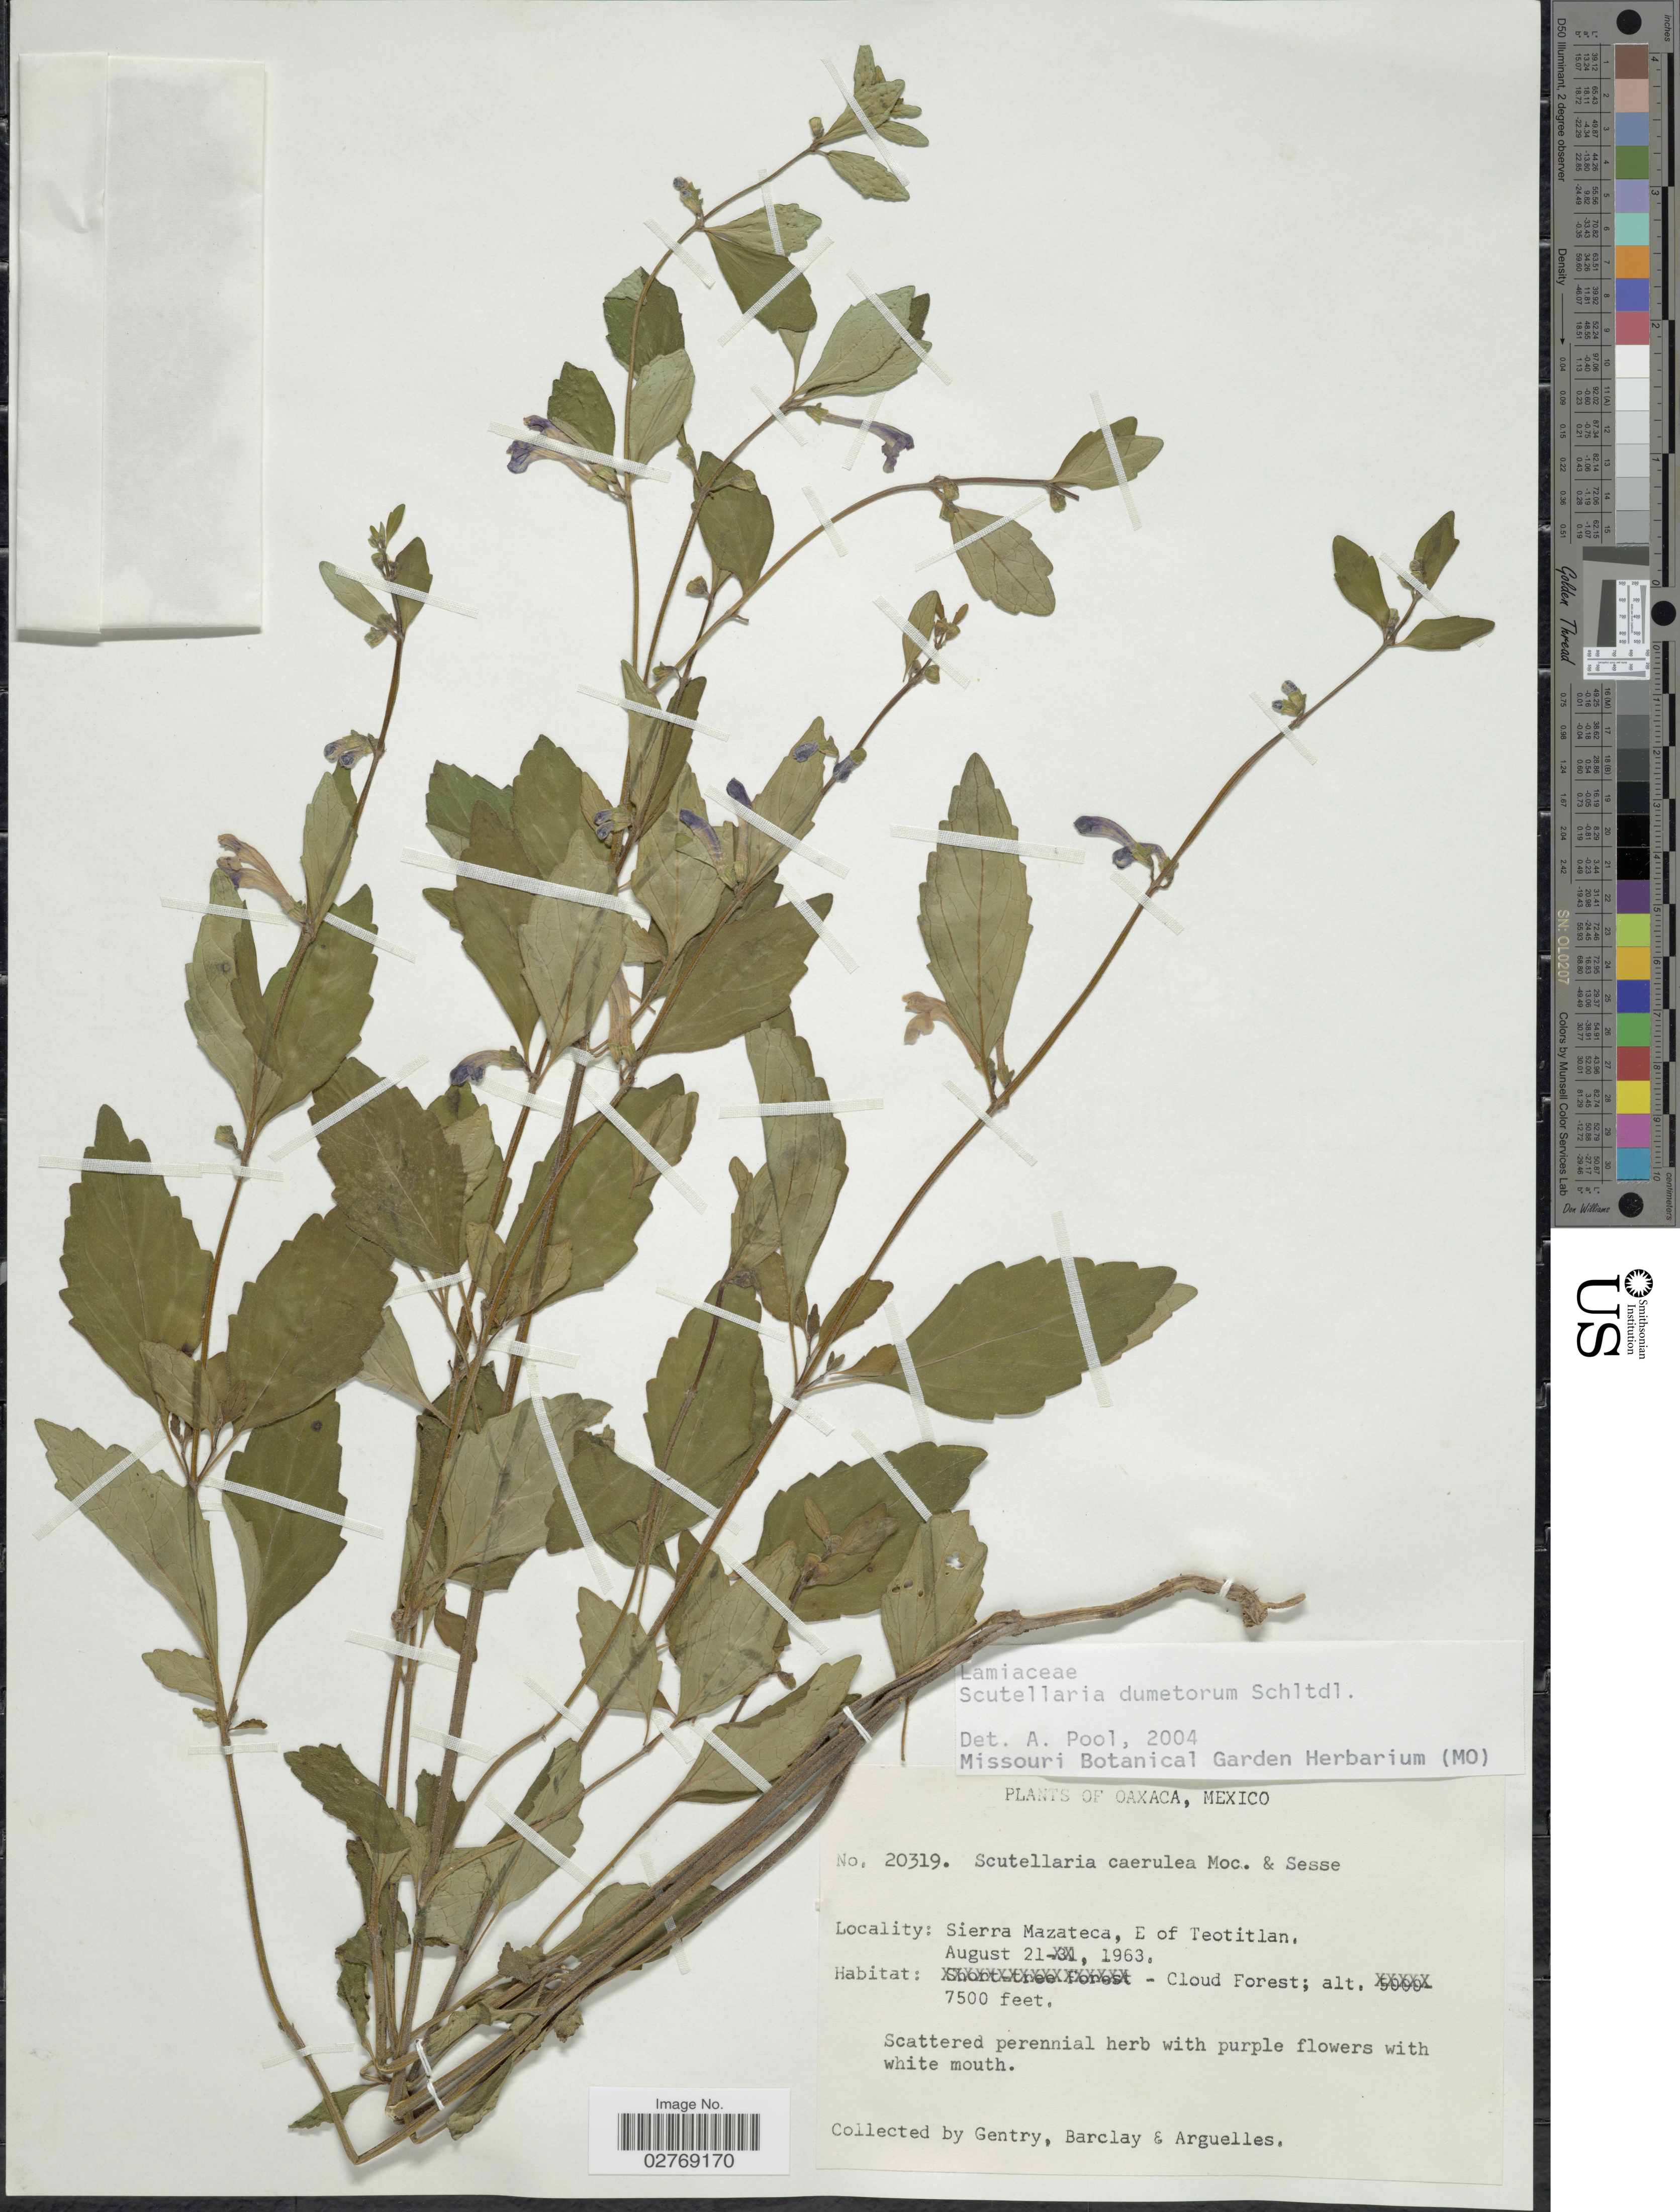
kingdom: Plantae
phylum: Tracheophyta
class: Magnoliopsida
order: Lamiales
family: Lamiaceae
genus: Scutellaria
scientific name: Scutellaria dumetorum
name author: Schltdl.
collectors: Gentry, --, -- Barclay & Arguelles, --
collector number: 20319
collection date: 1963-08-21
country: Mexico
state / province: Oaxaca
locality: Sierra Mazateca, E of Teotitlan.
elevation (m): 2286